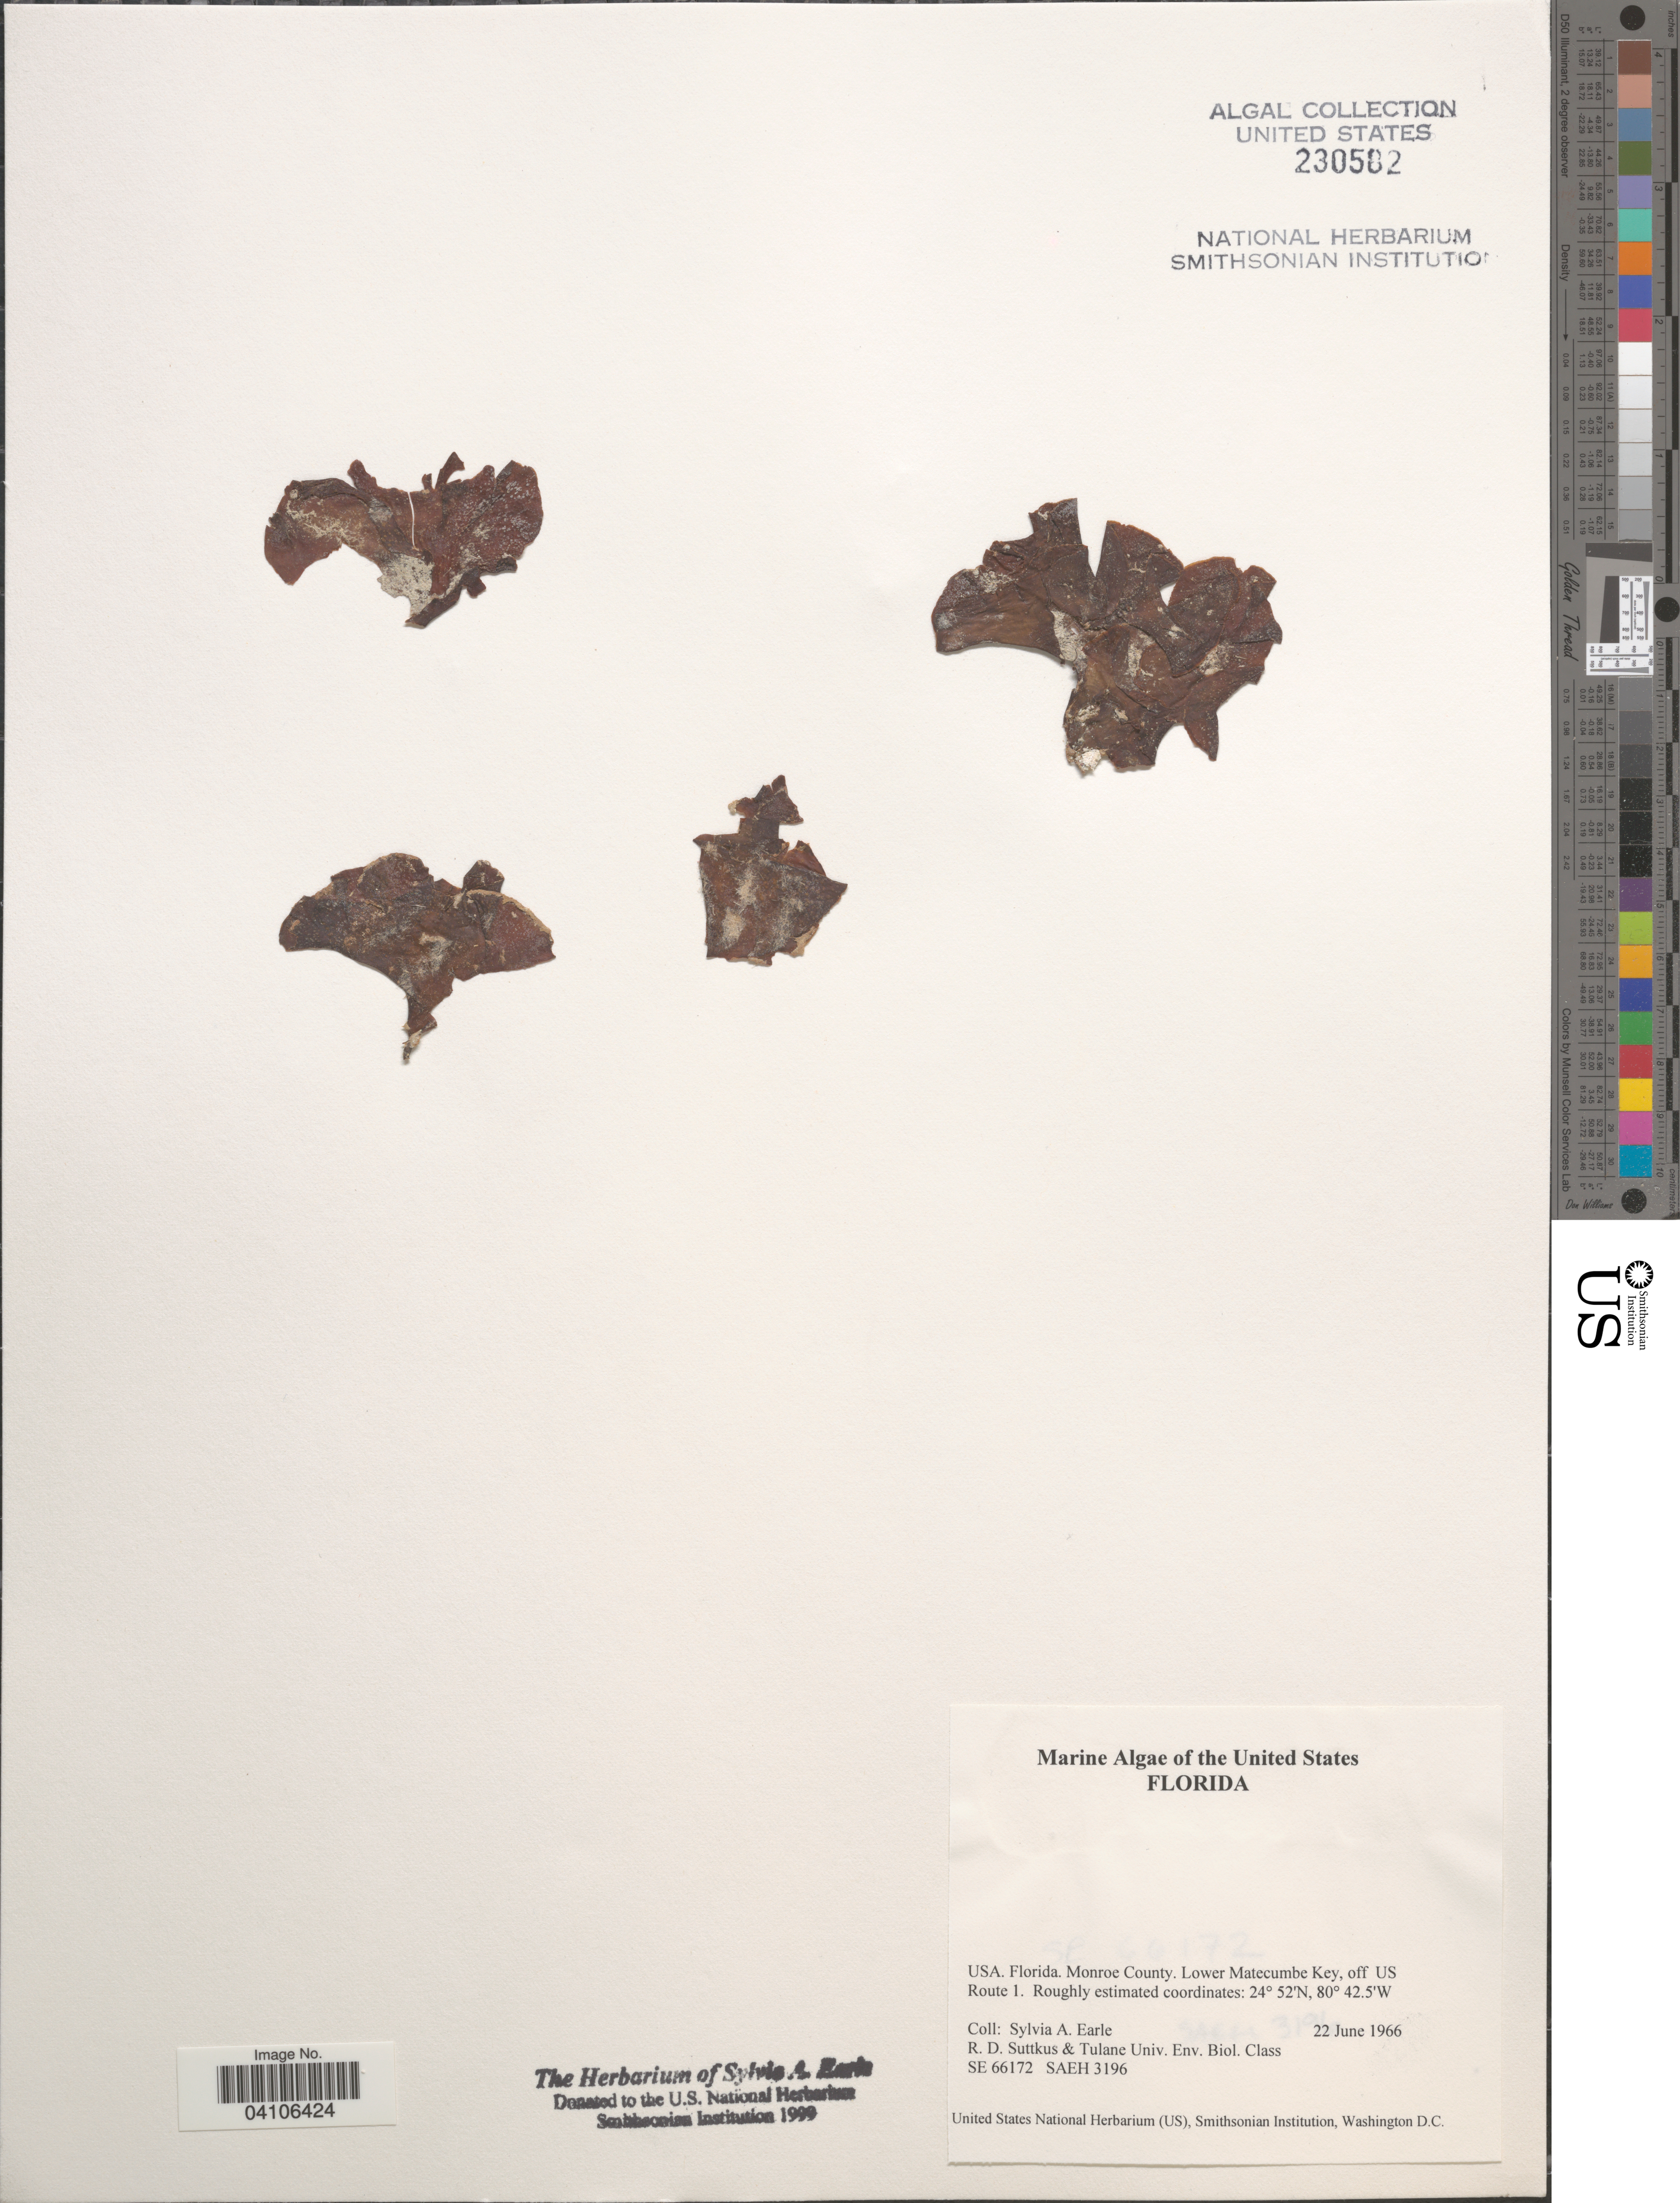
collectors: S. A. Earle, R. Suttkus & Tulane Univ. Env. Biol. Class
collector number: SE66172/SAEH3196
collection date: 1966-06-22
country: United States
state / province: Florida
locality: Monroe County. Lower Matecumbe Key, off US Route 1.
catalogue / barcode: US 230582